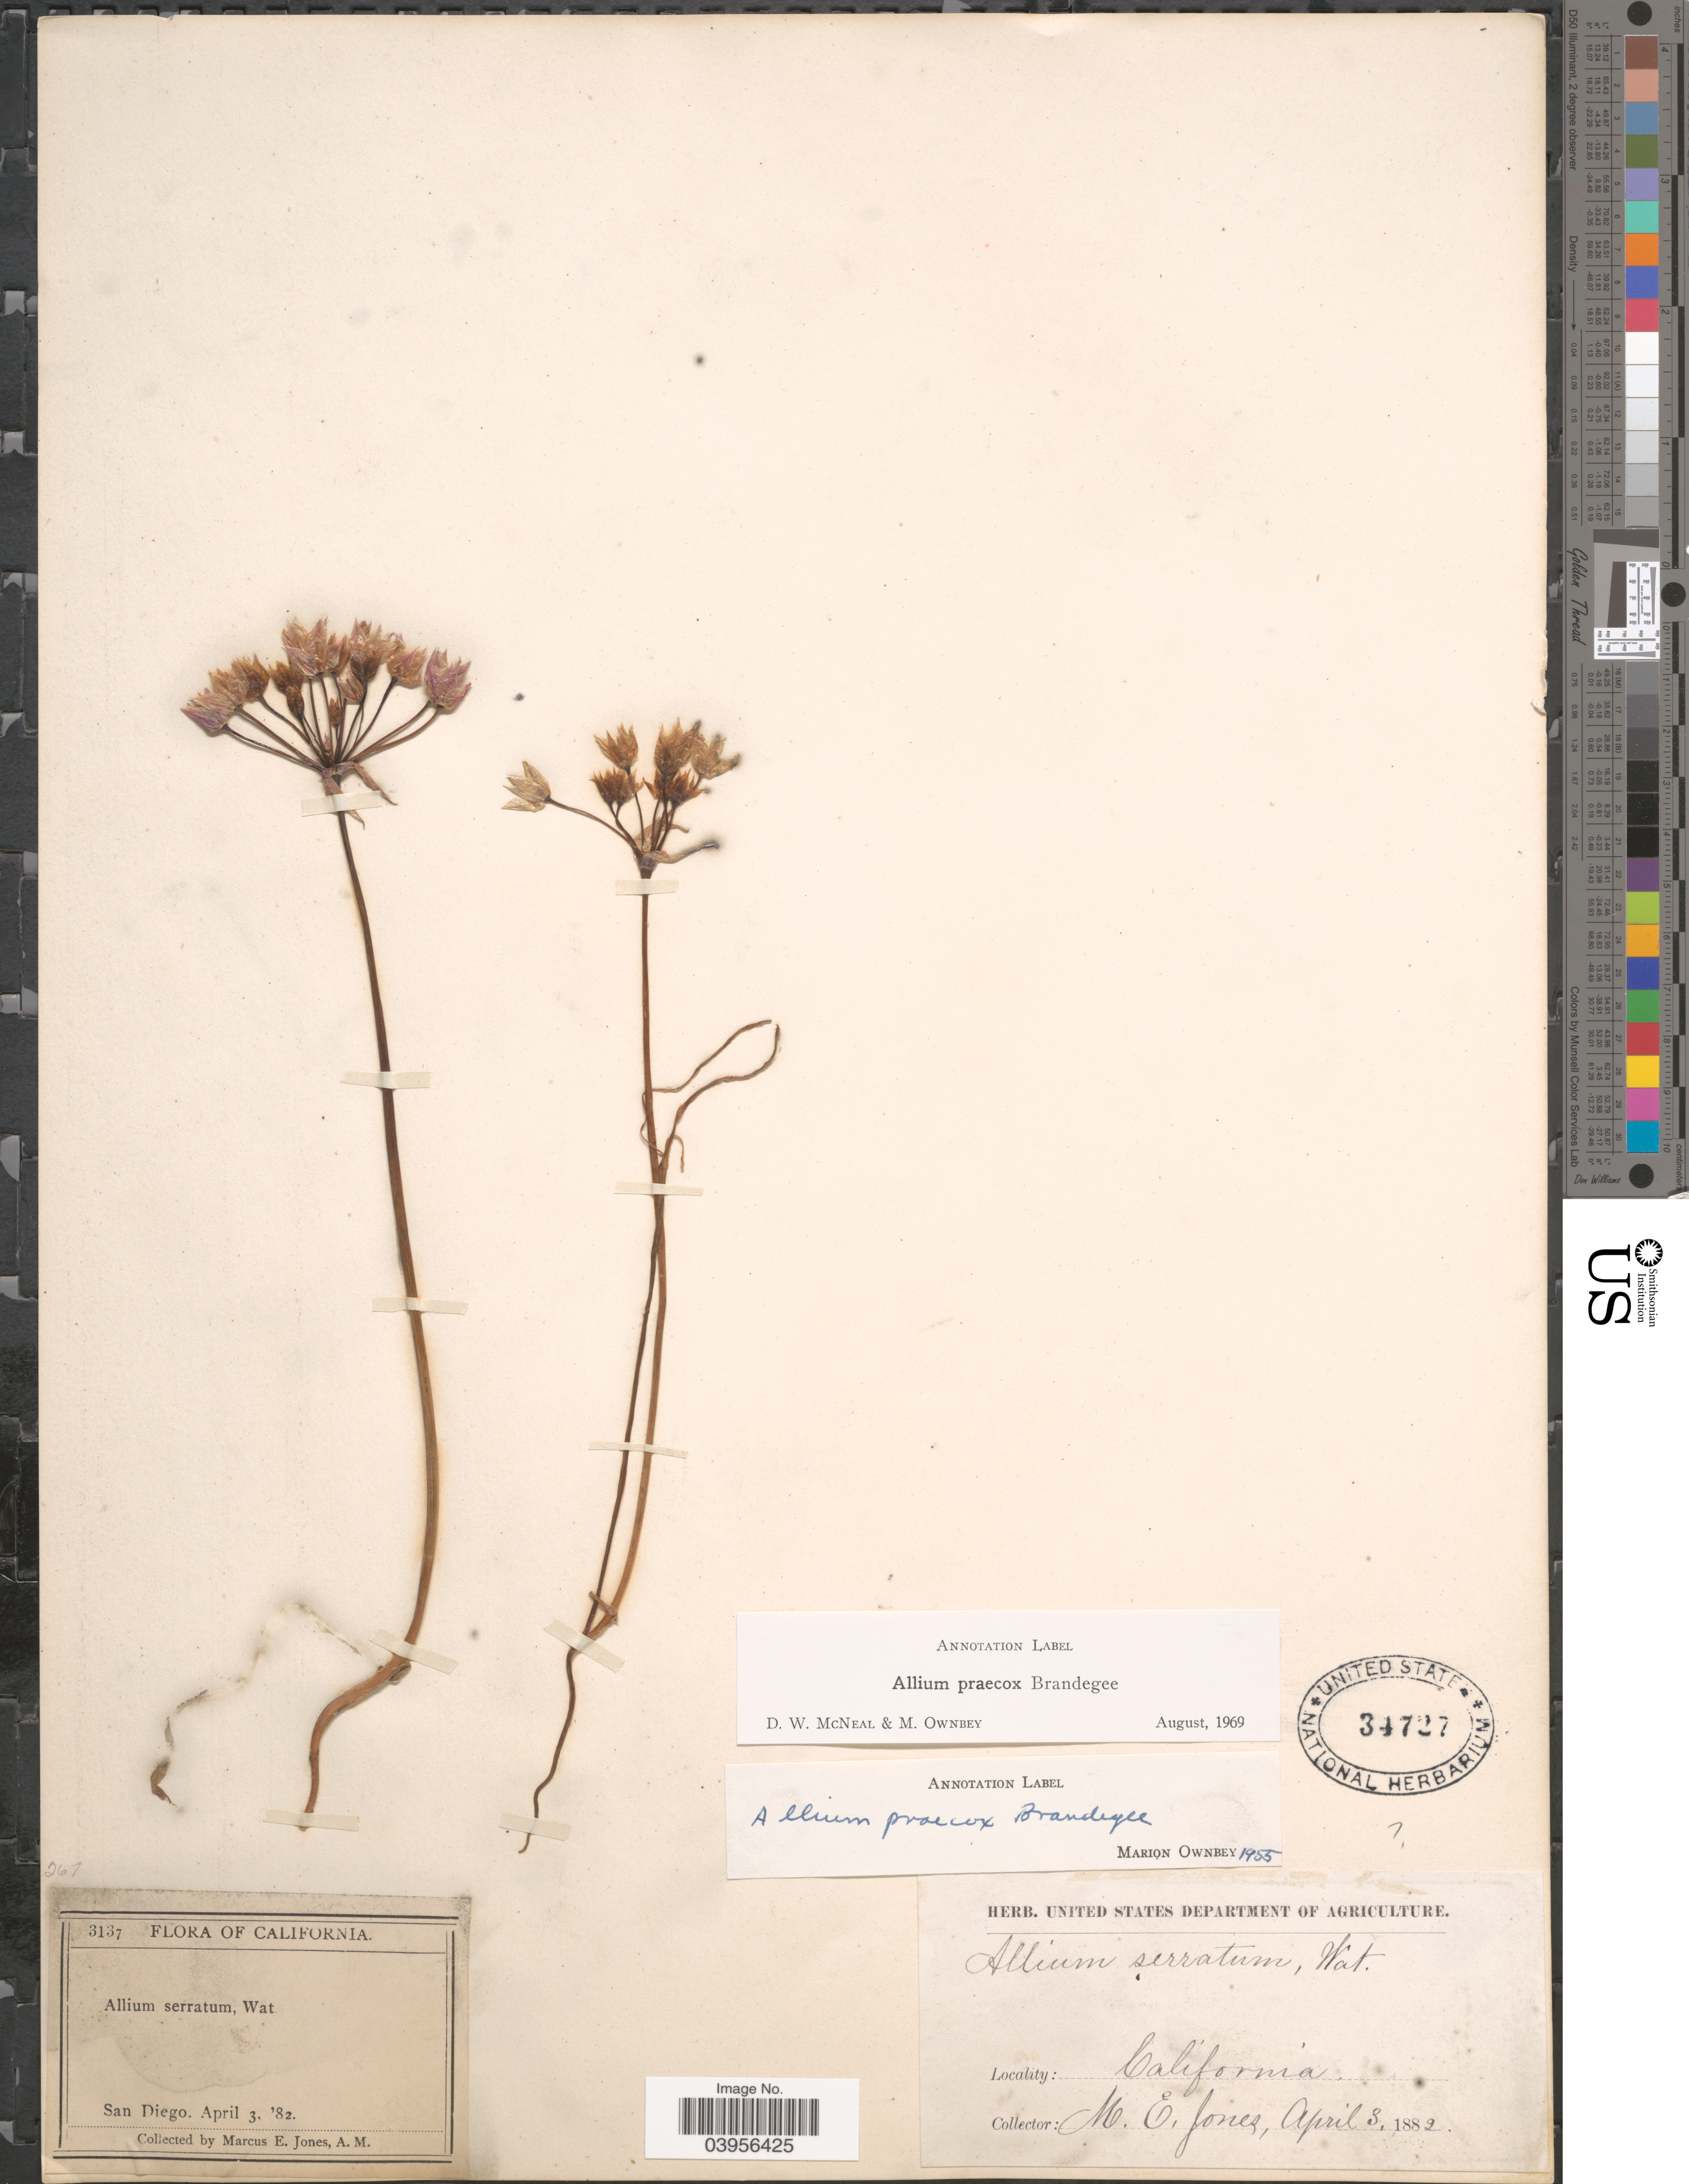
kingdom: Plantae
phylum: Tracheophyta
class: Liliopsida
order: Asparagales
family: Amaryllidaceae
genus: Allium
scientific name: Allium praecox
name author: Brandegee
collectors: M. E. Jones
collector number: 3137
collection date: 1882-04-03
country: United States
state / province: California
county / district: San Diego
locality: San Diego.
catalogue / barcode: US 34727